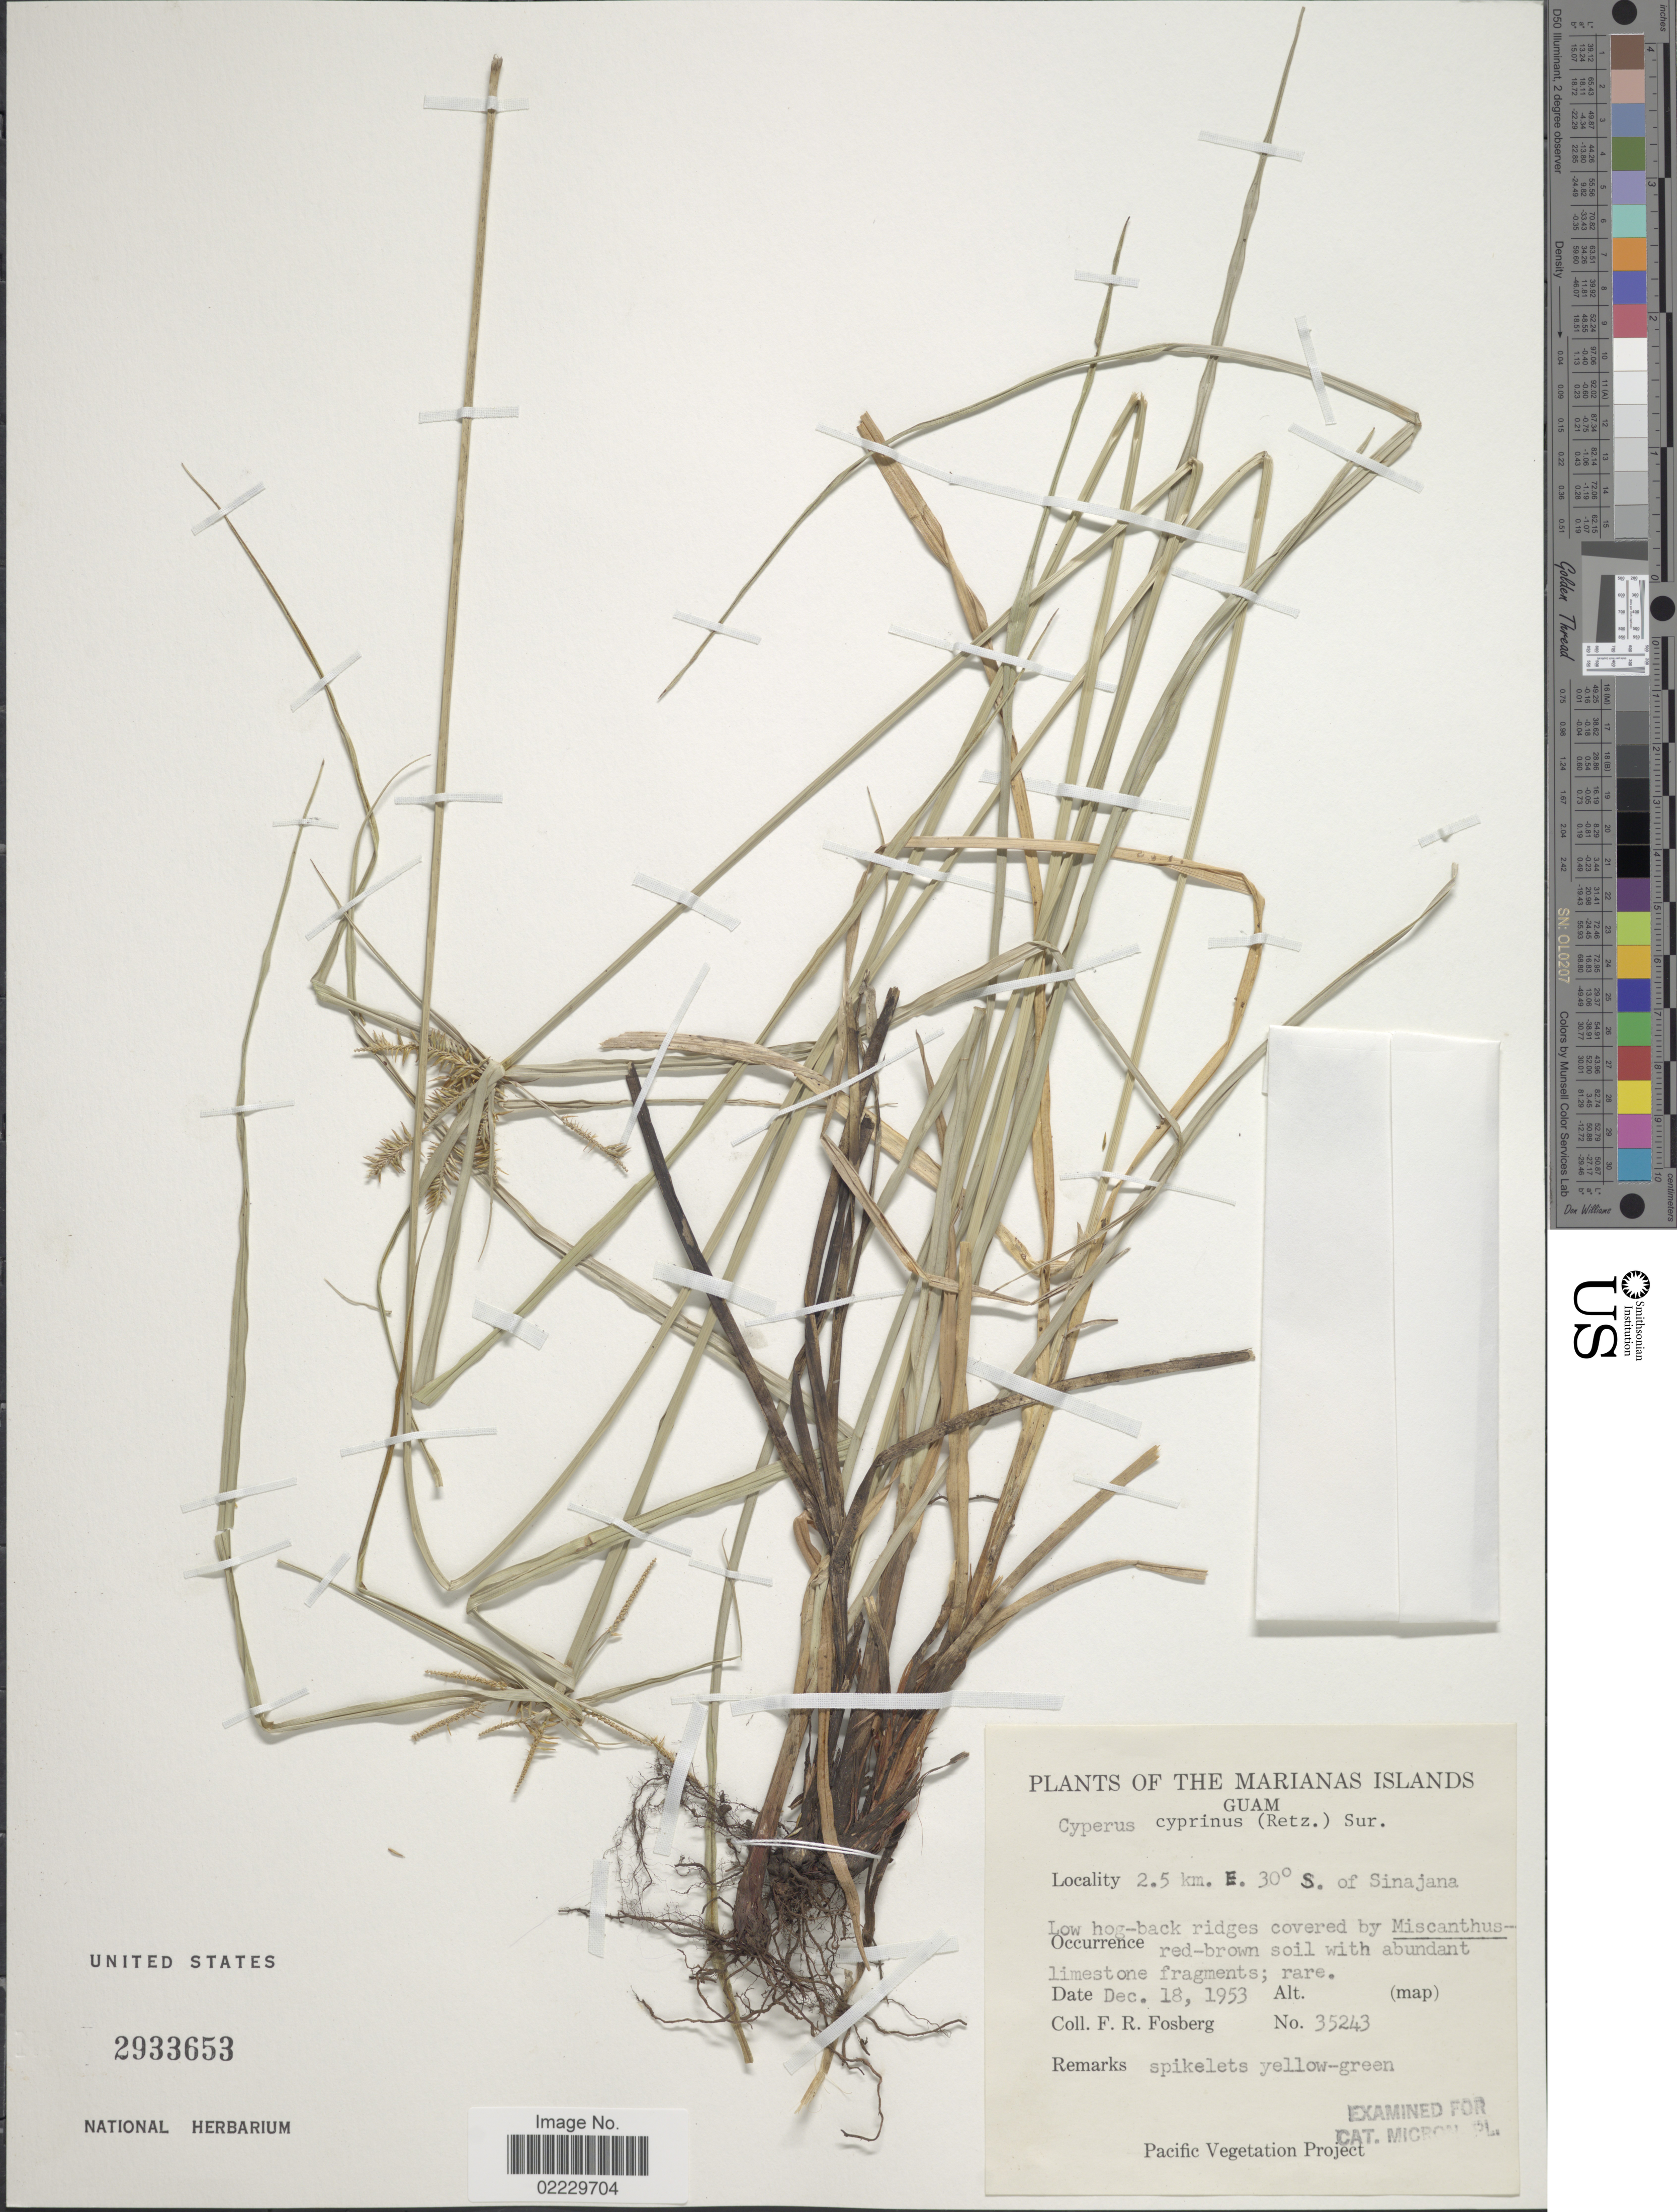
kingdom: Plantae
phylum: Tracheophyta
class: Liliopsida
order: Poales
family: Cyperaceae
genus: Cyperus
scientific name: Cyperus cyperinus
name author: (Retz.) Valck. Sur.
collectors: F. R. Fosberg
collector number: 35243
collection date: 1953-12-18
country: Guam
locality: Marianas Islands, Guam, 2.5 km E. of Sinajana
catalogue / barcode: US 2933653